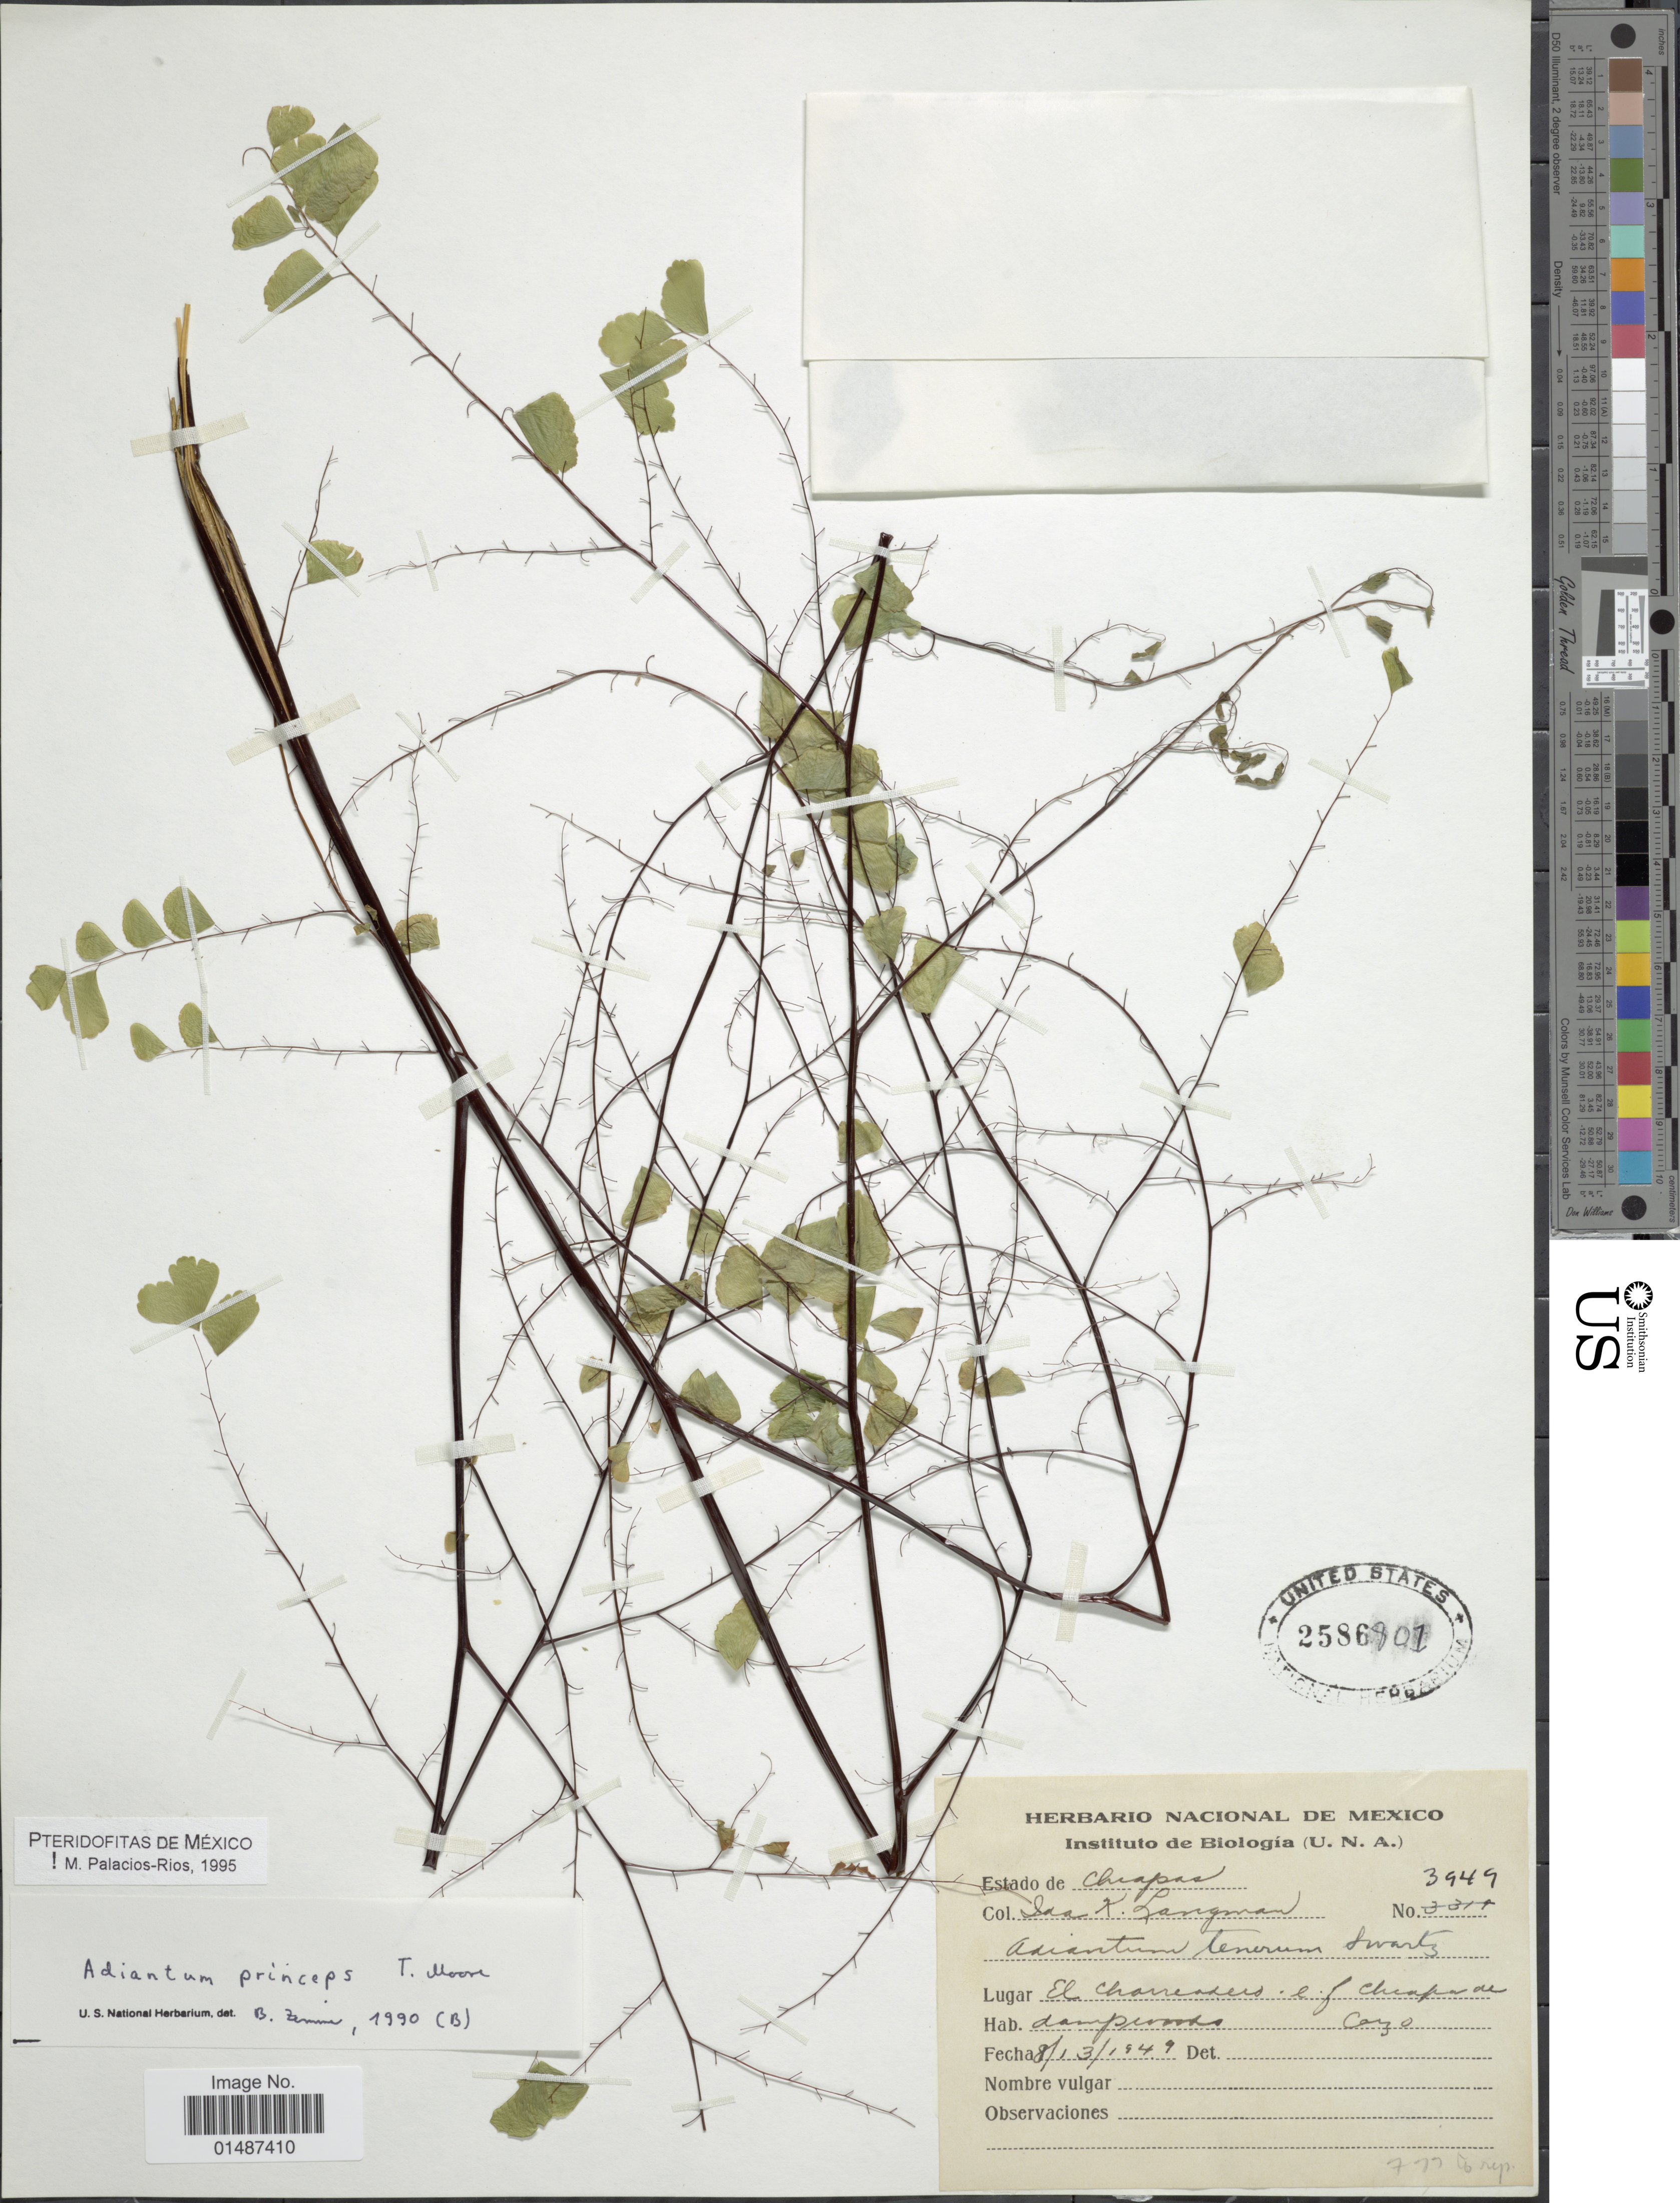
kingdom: Plantae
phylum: Tracheophyta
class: Polypodiopsida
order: Polypodiales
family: Pteridaceae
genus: Adiantum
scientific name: Adiantum amplum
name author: C. Presl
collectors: I. K. Langman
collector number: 3949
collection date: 1949-08-13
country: Mexico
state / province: Chiapas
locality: El Chorreadero - e. of Chiapa de Corzo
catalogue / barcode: US 2586801